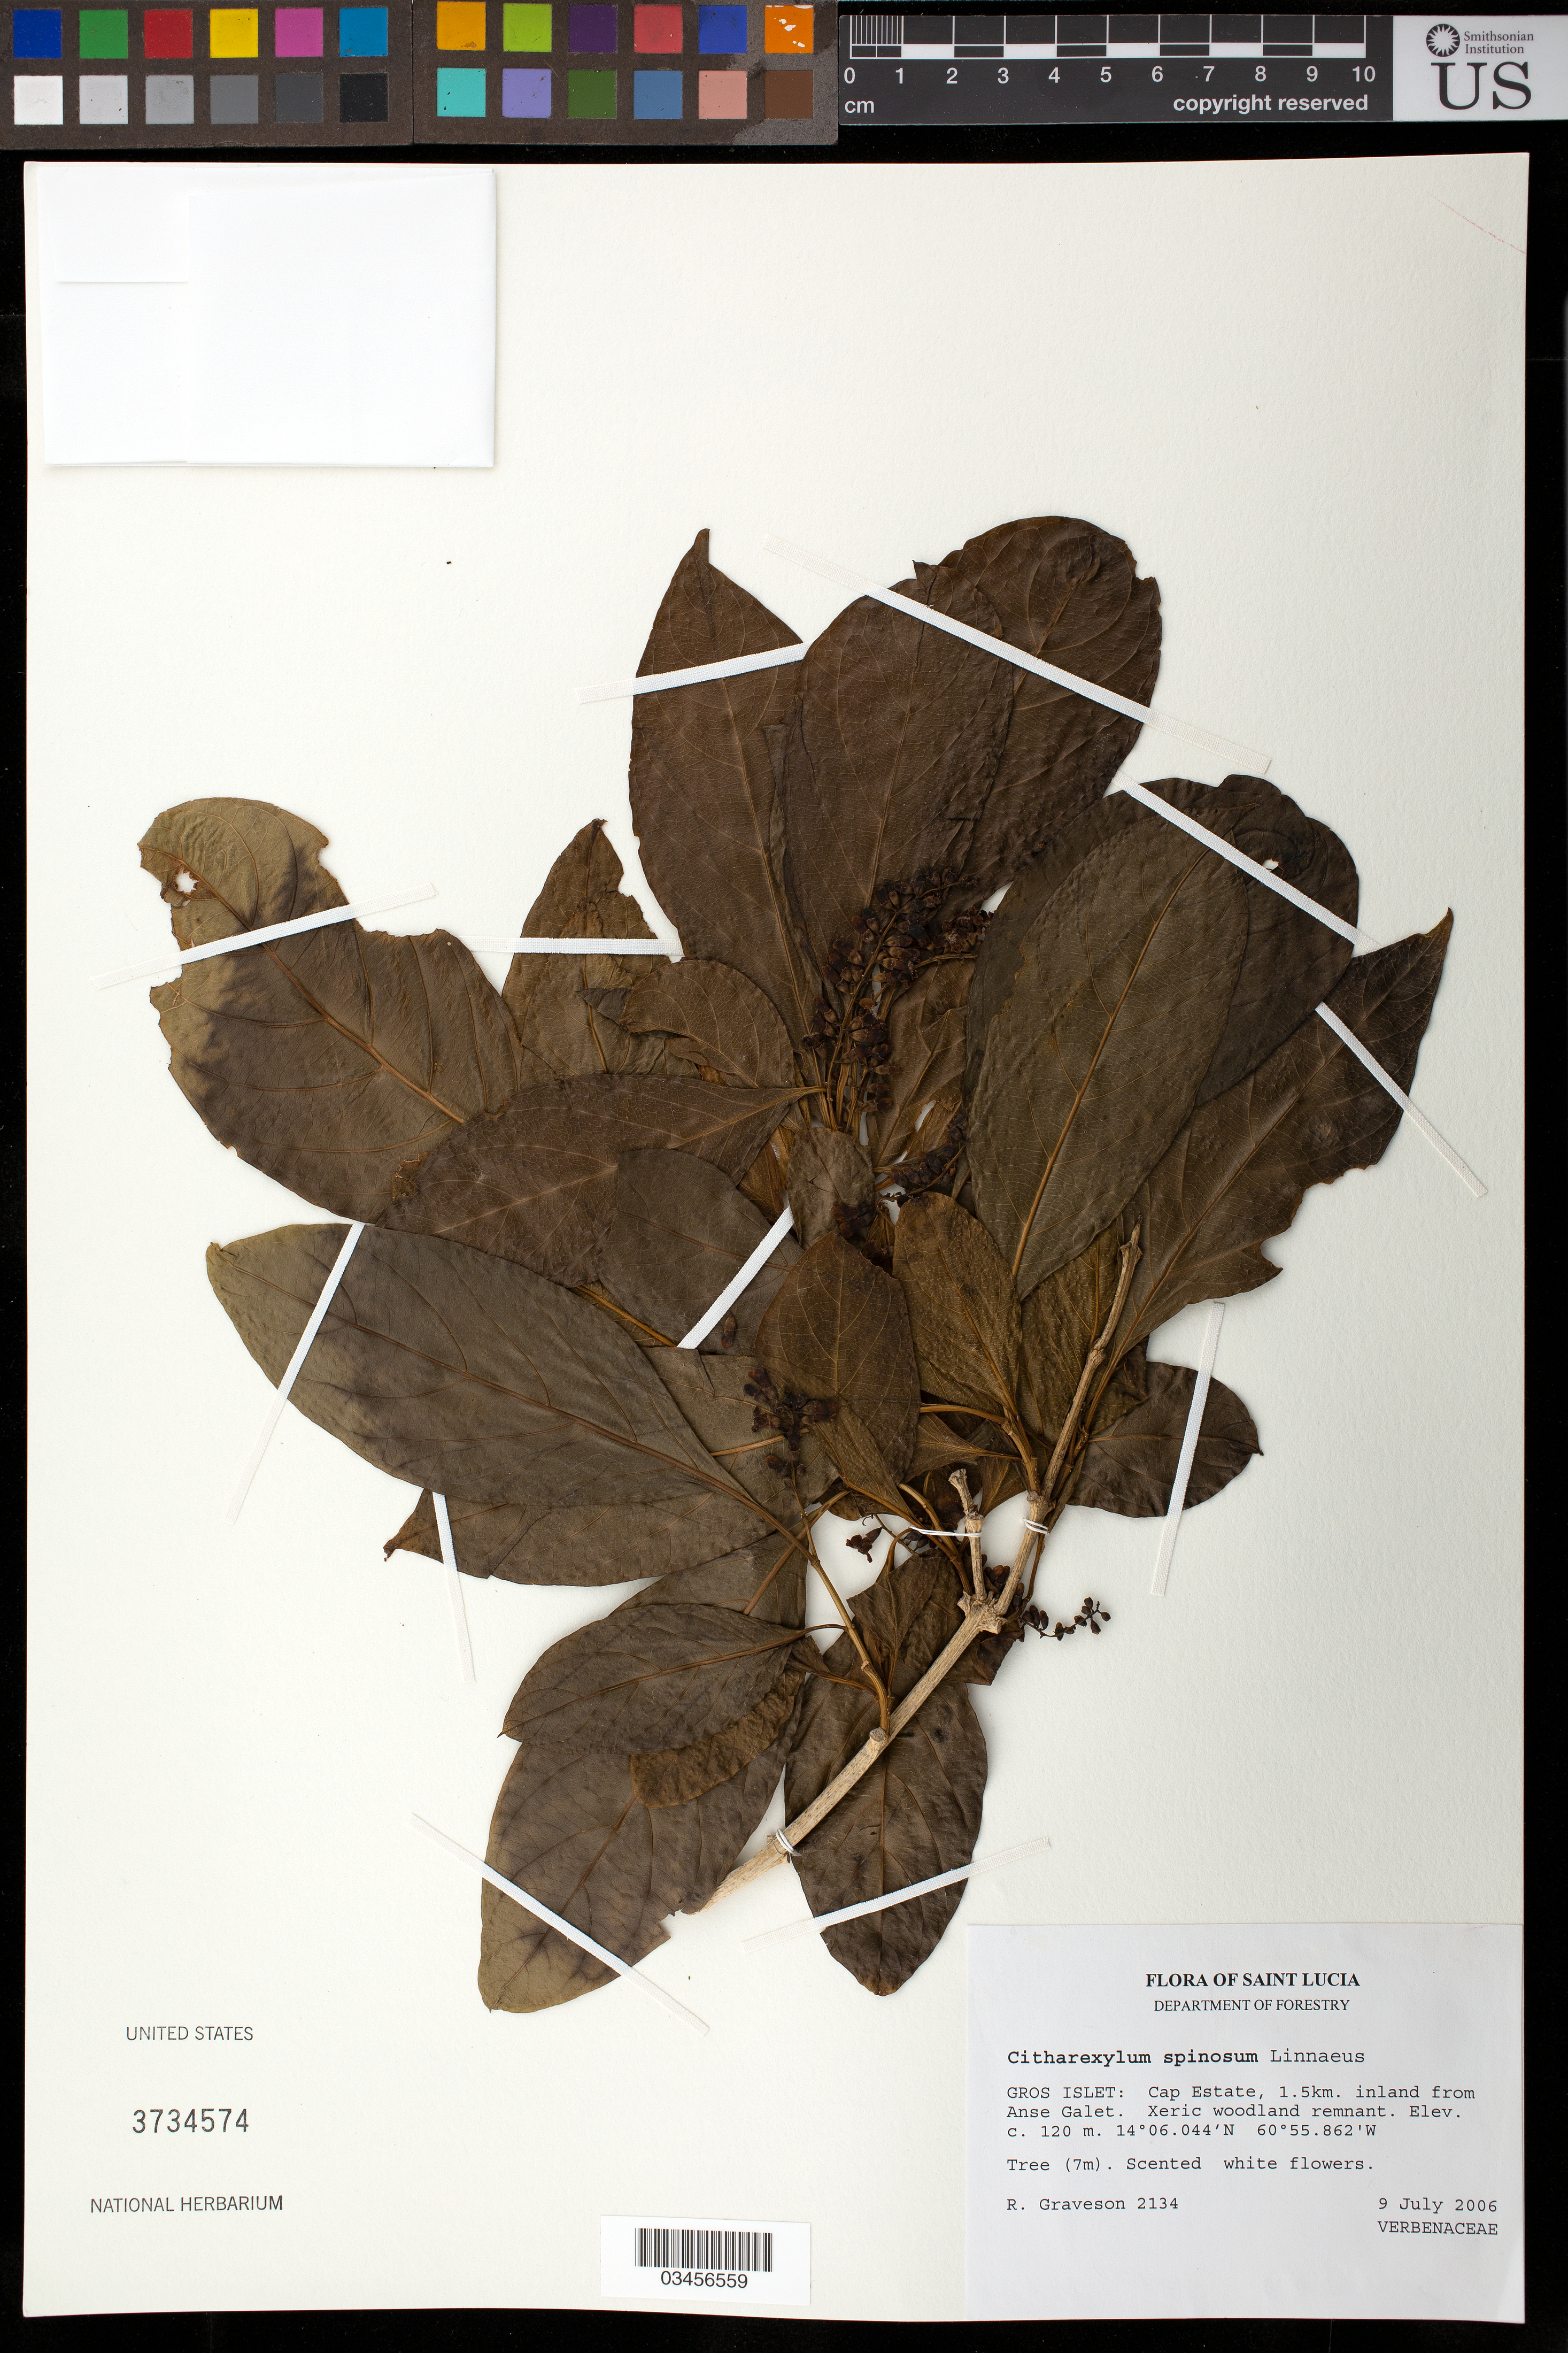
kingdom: Plantae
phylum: Tracheophyta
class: Magnoliopsida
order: Lamiales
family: Verbenaceae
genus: Citharexylum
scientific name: Citharexylum spinosum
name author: L.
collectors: R. Graveson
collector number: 2134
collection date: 2006-07-09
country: St. Lucia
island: St. Lucia I.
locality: Gros Islet: Cap Estate, 1.5 km inland from Anse Galet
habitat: Xeric woodland remnant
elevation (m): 120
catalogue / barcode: US 3734574